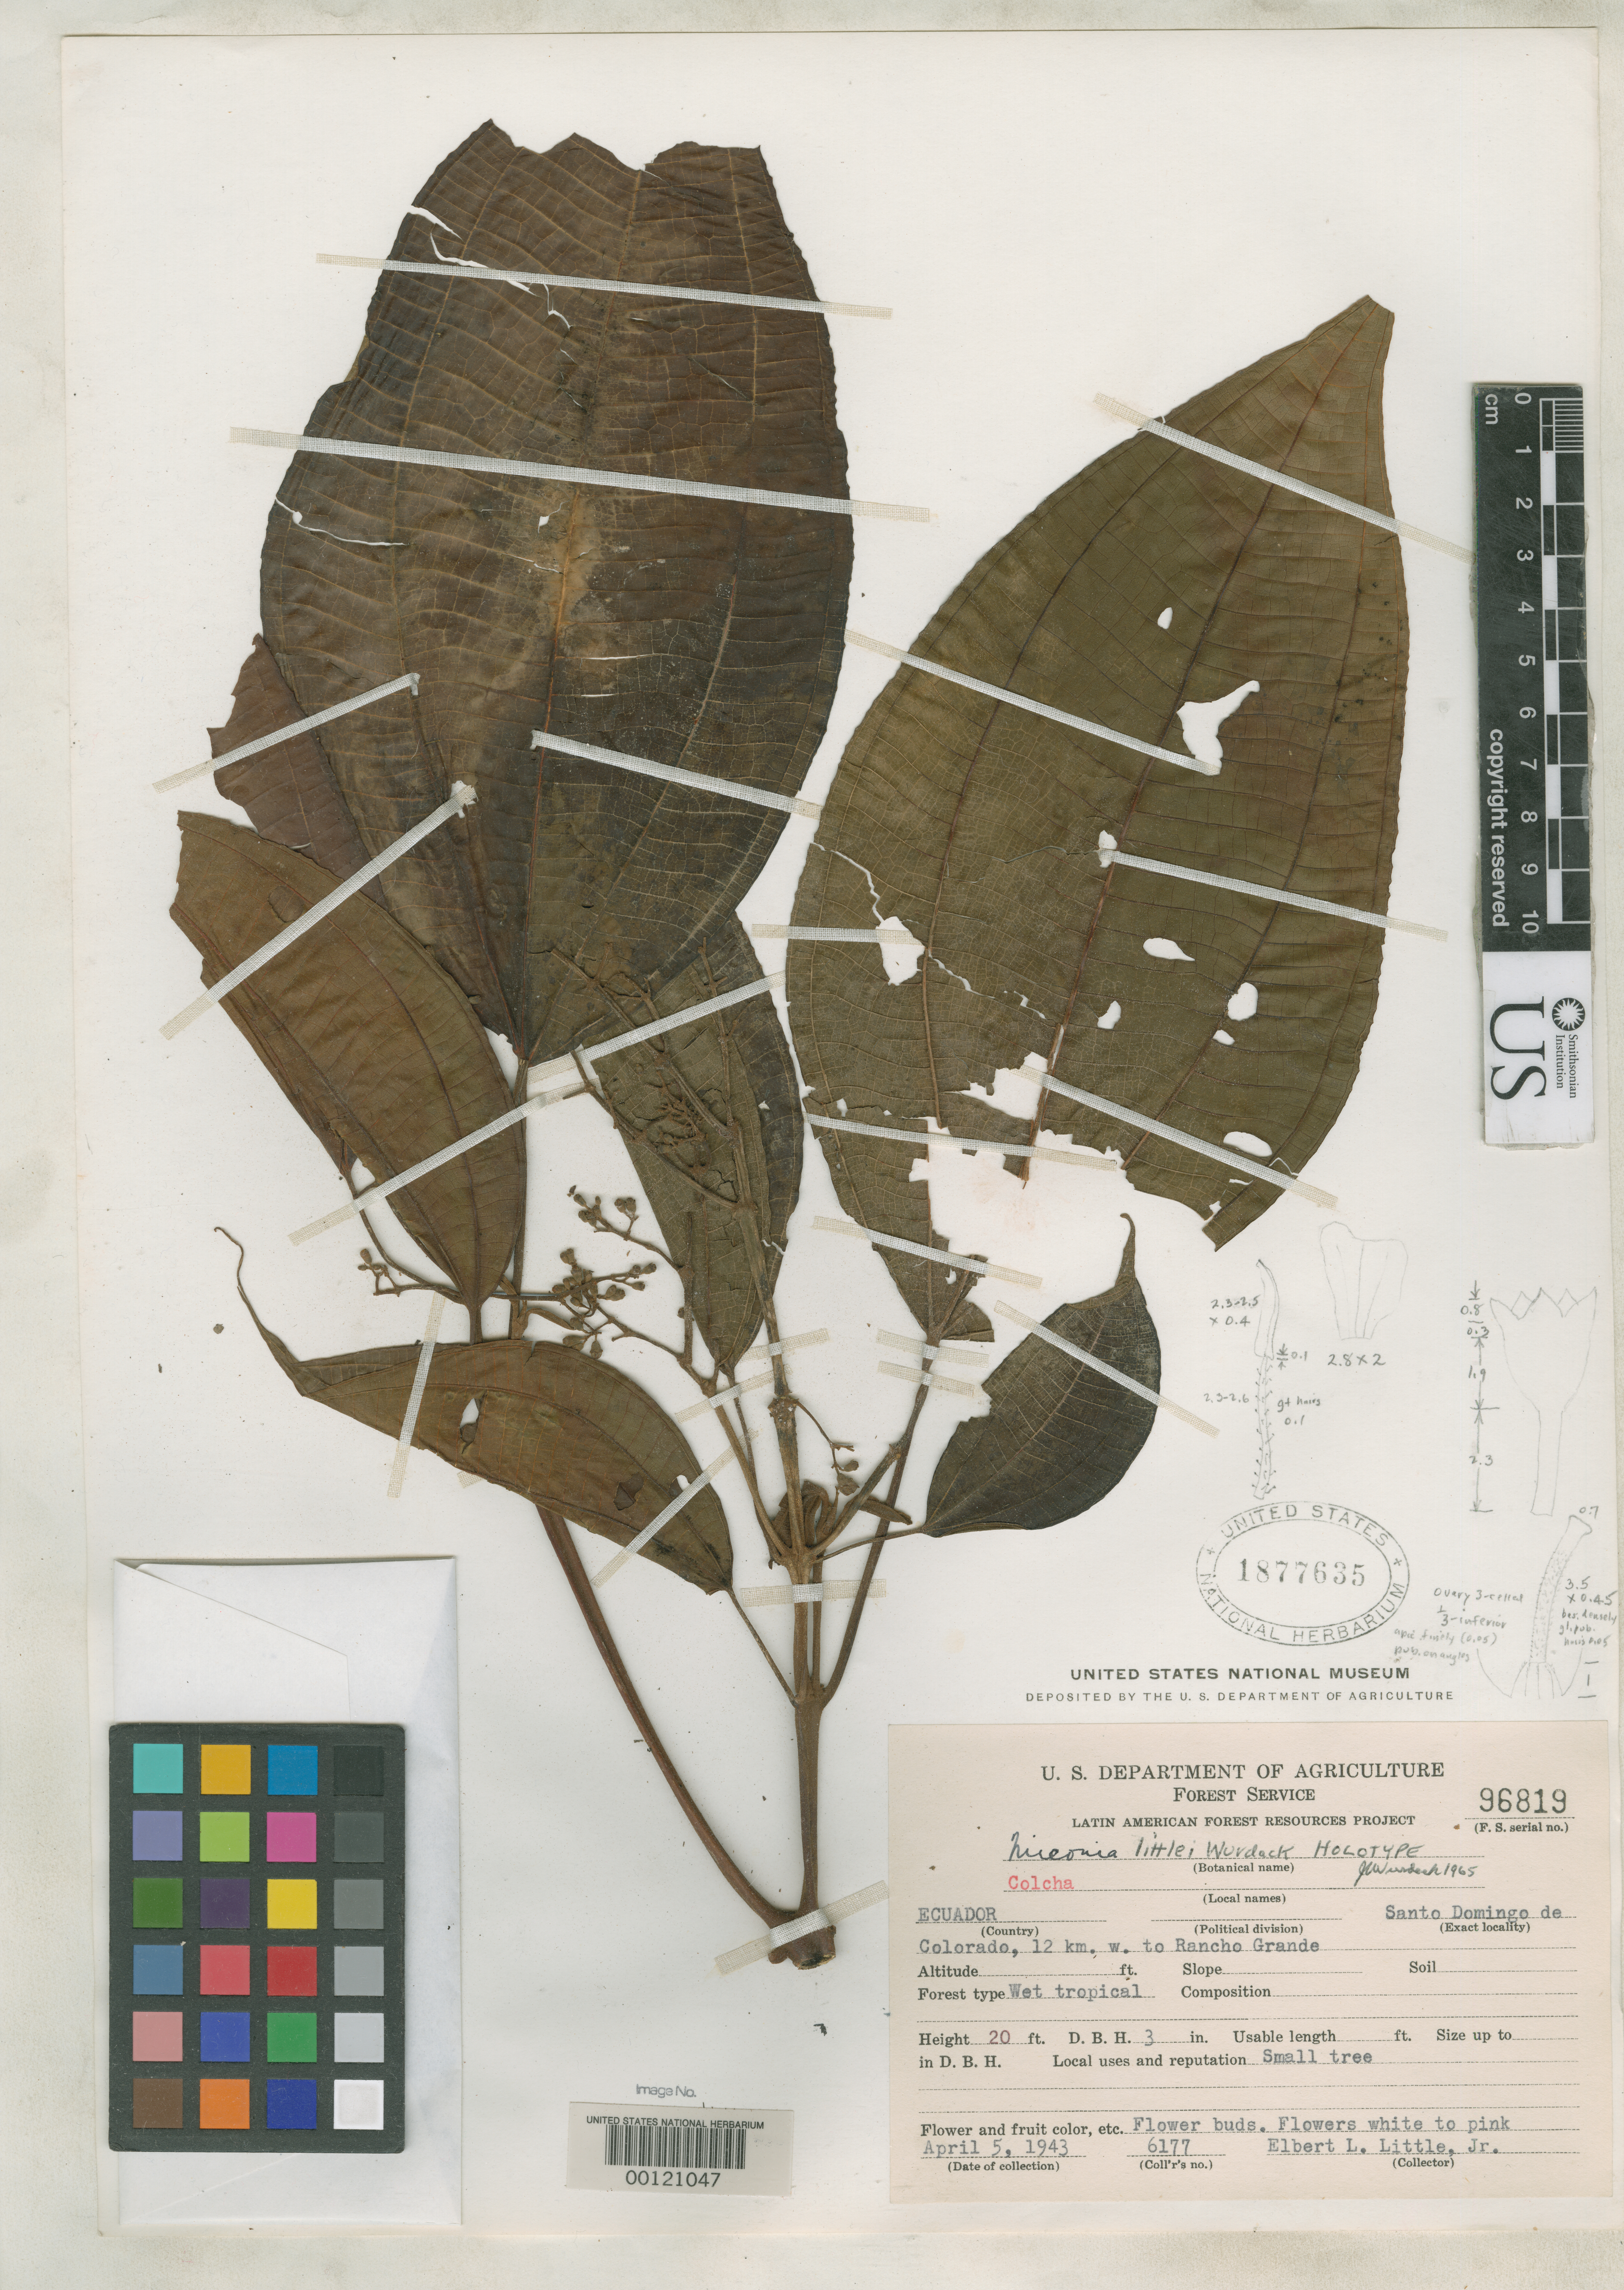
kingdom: Plantae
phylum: Tracheophyta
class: Magnoliopsida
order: Myrtales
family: Melastomataceae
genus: Miconia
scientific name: Miconia littlei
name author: Wurdack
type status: Holotype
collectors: E. L. Little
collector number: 6177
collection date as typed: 05 Apr 1943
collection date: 1943-04-05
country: Ecuador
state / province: Pichincha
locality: Santo Domingo de Los Colorados.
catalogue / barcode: US 1877635